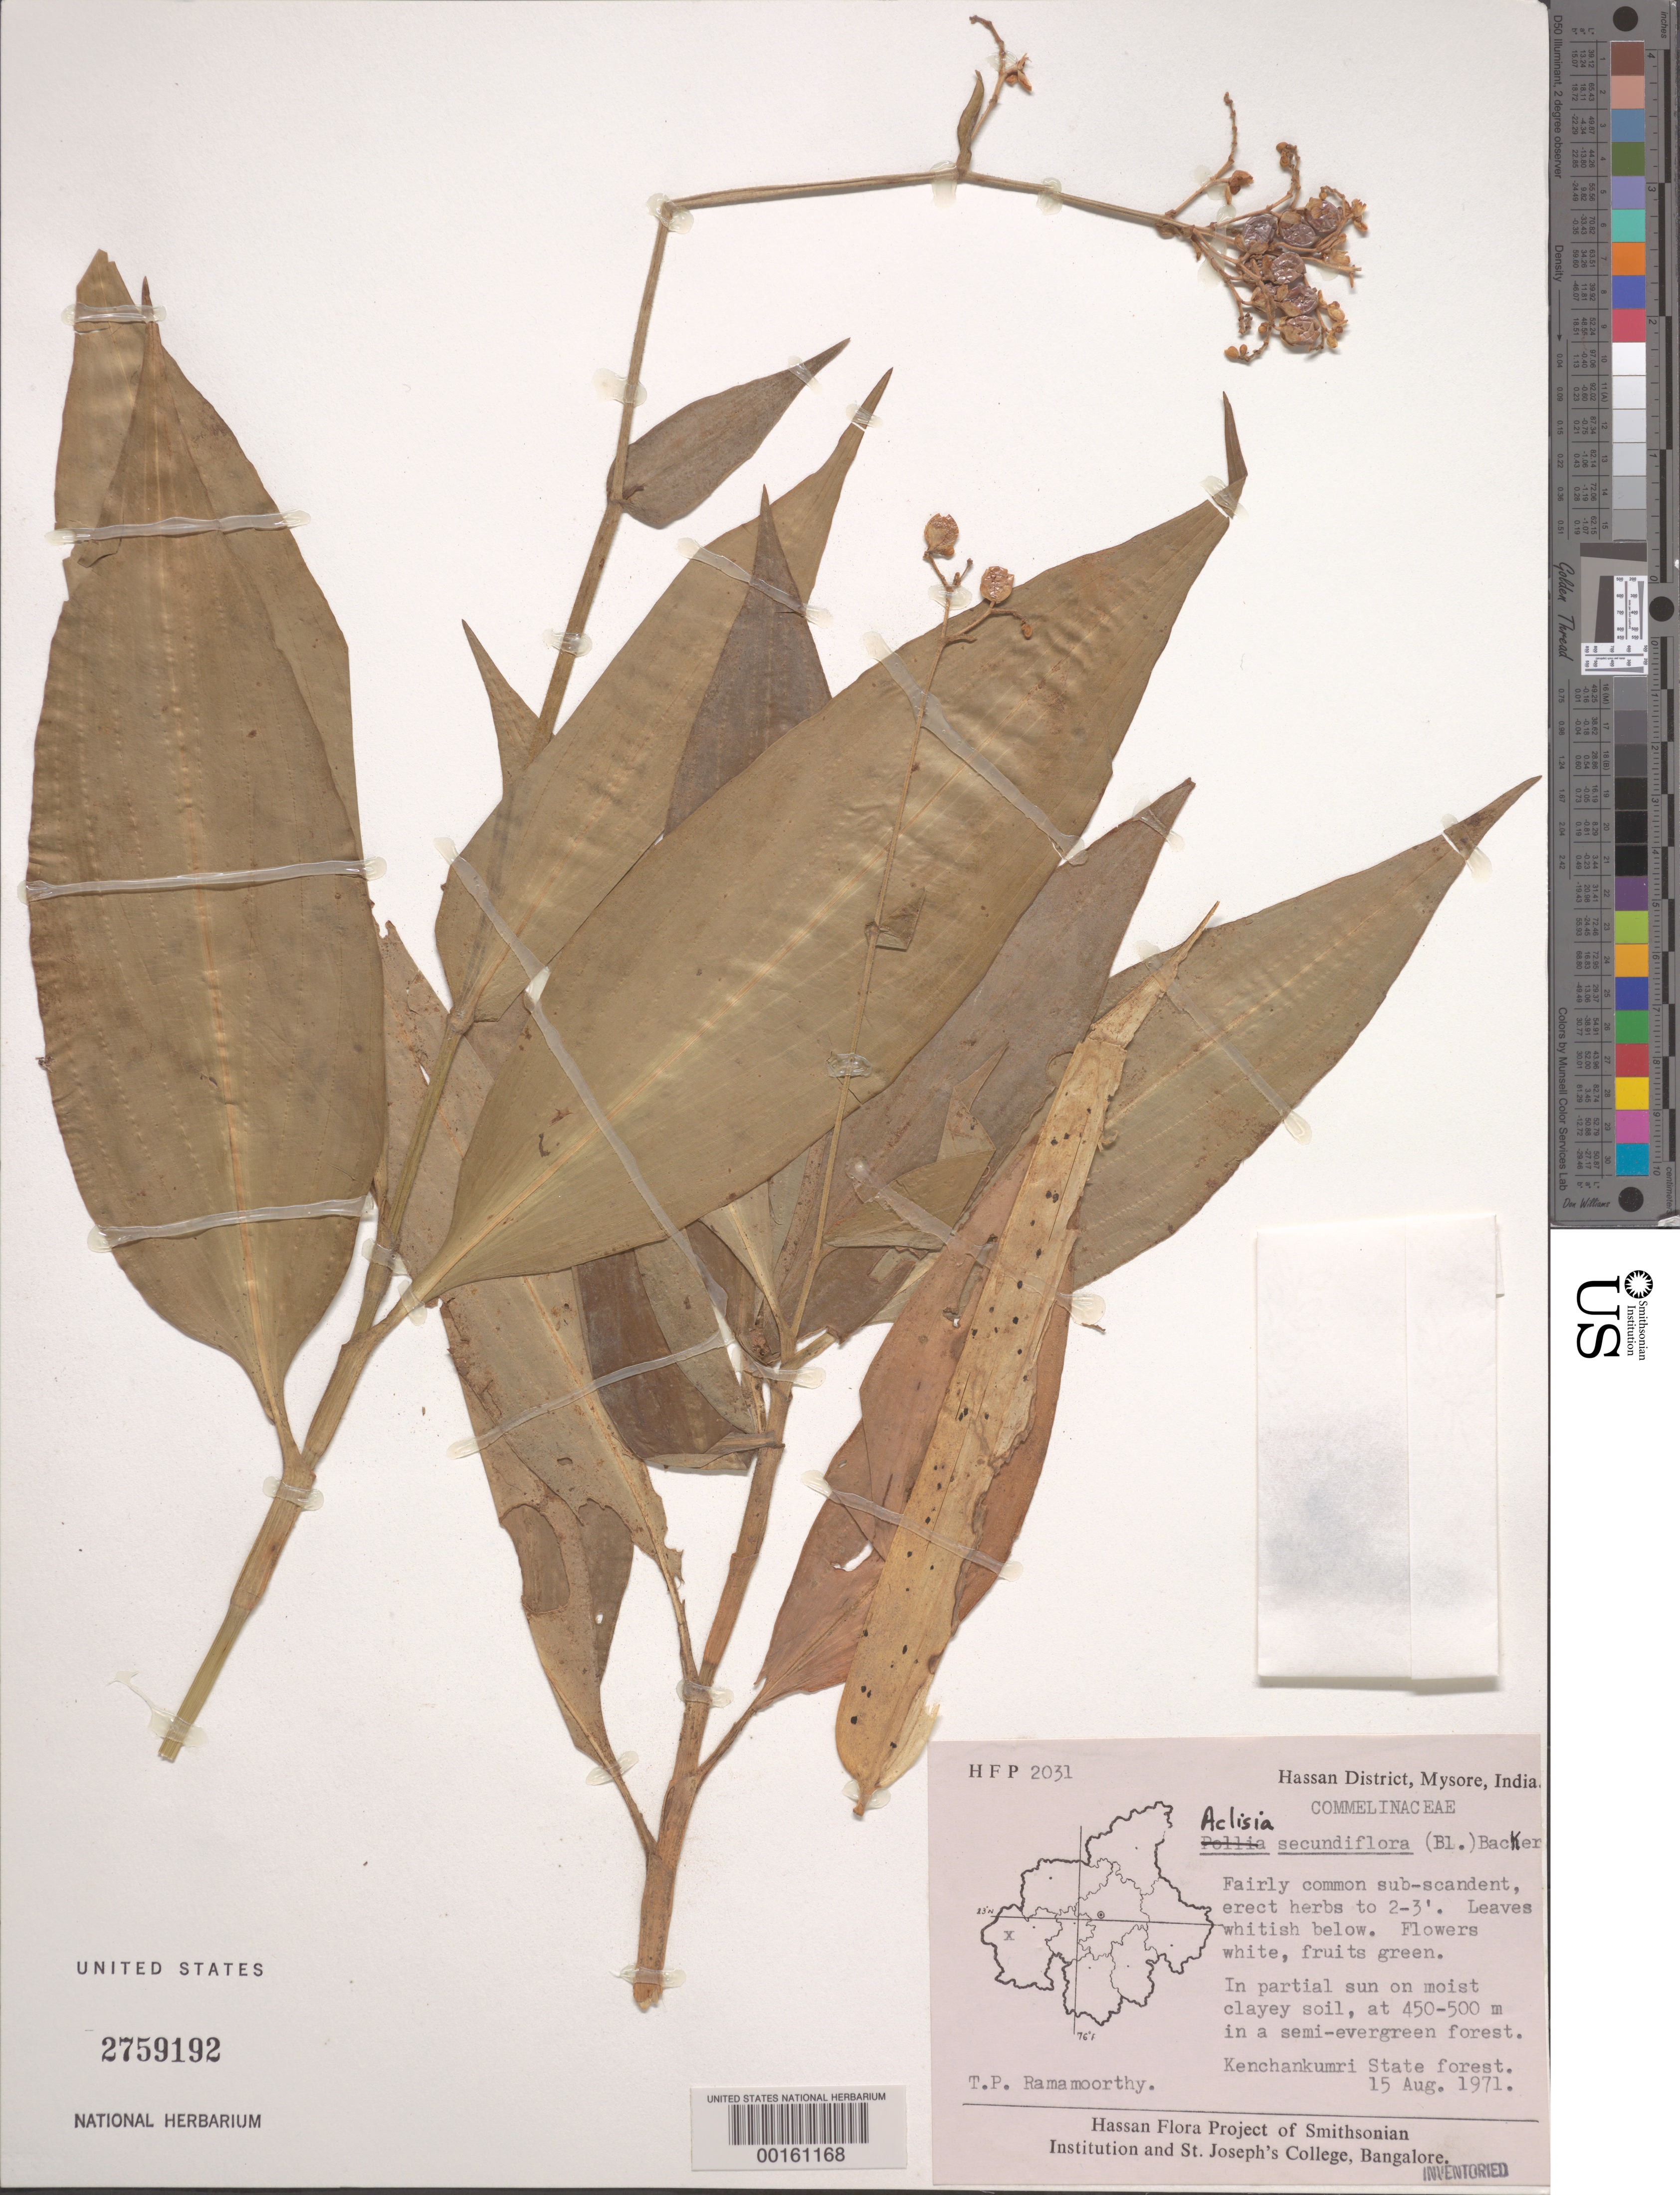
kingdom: Plantae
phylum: Tracheophyta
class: Liliopsida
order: Commelinales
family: Commelinaceae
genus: Pollia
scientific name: Pollia secundiflora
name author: (Blume) Bakh. f.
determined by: Faden, Robert B., (US), Smithsonian Institution - National Museum of Natural History (UNITED STATES)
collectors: T. P. Ramamoorthy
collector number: Hfp2031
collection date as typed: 15 Aug 1971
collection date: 1971-08-15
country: India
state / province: Karnataka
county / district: Hassan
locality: Kenchankumri state forest, mysore state [mysore state = karnataka.]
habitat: Partial sun on moist clayey soil in semi-evergreen forest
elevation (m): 450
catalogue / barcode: US 2759192